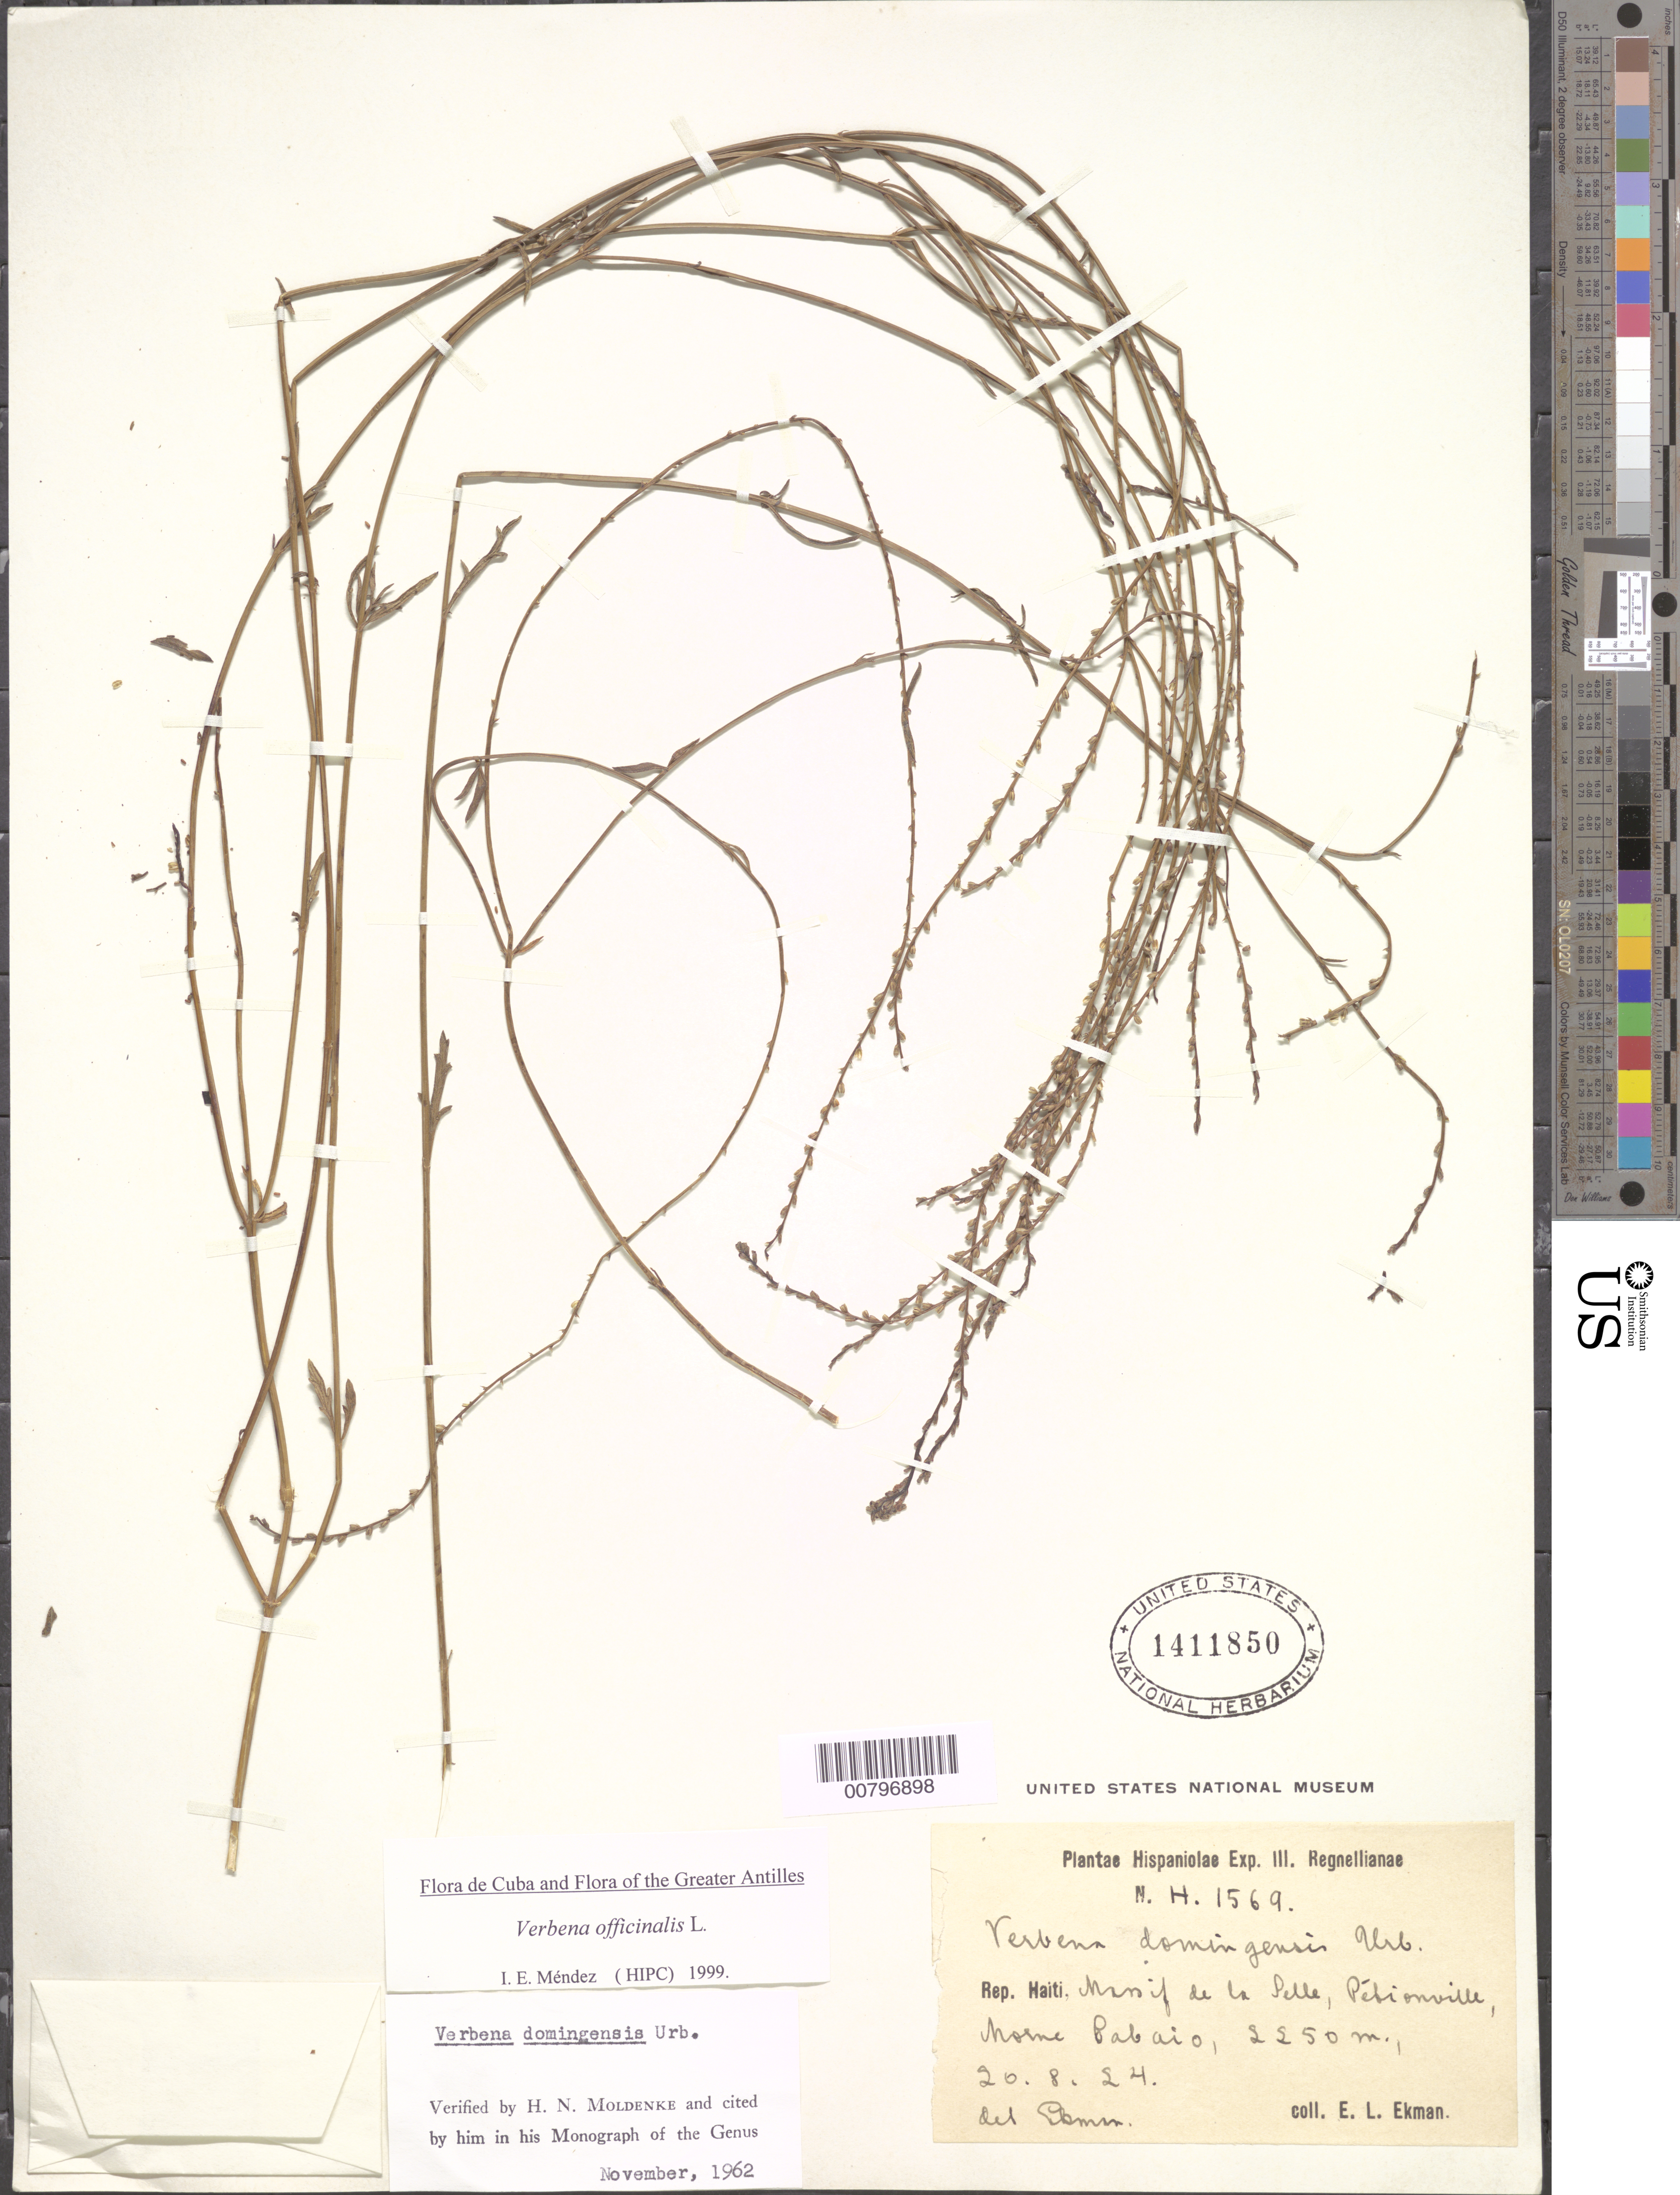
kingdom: Plantae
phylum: Tracheophyta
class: Magnoliopsida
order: Lamiales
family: Verbenaceae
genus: Verbena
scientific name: Verbena officinalis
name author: L.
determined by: Méndez, Isidro E., (HIPC)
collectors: E. L. Ekman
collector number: H 1569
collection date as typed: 20 Aug 1924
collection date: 1924-08-20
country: Haiti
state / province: Ouest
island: Hispaniola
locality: Massif de la Selle, Petionville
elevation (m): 2250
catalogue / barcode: US 1411850